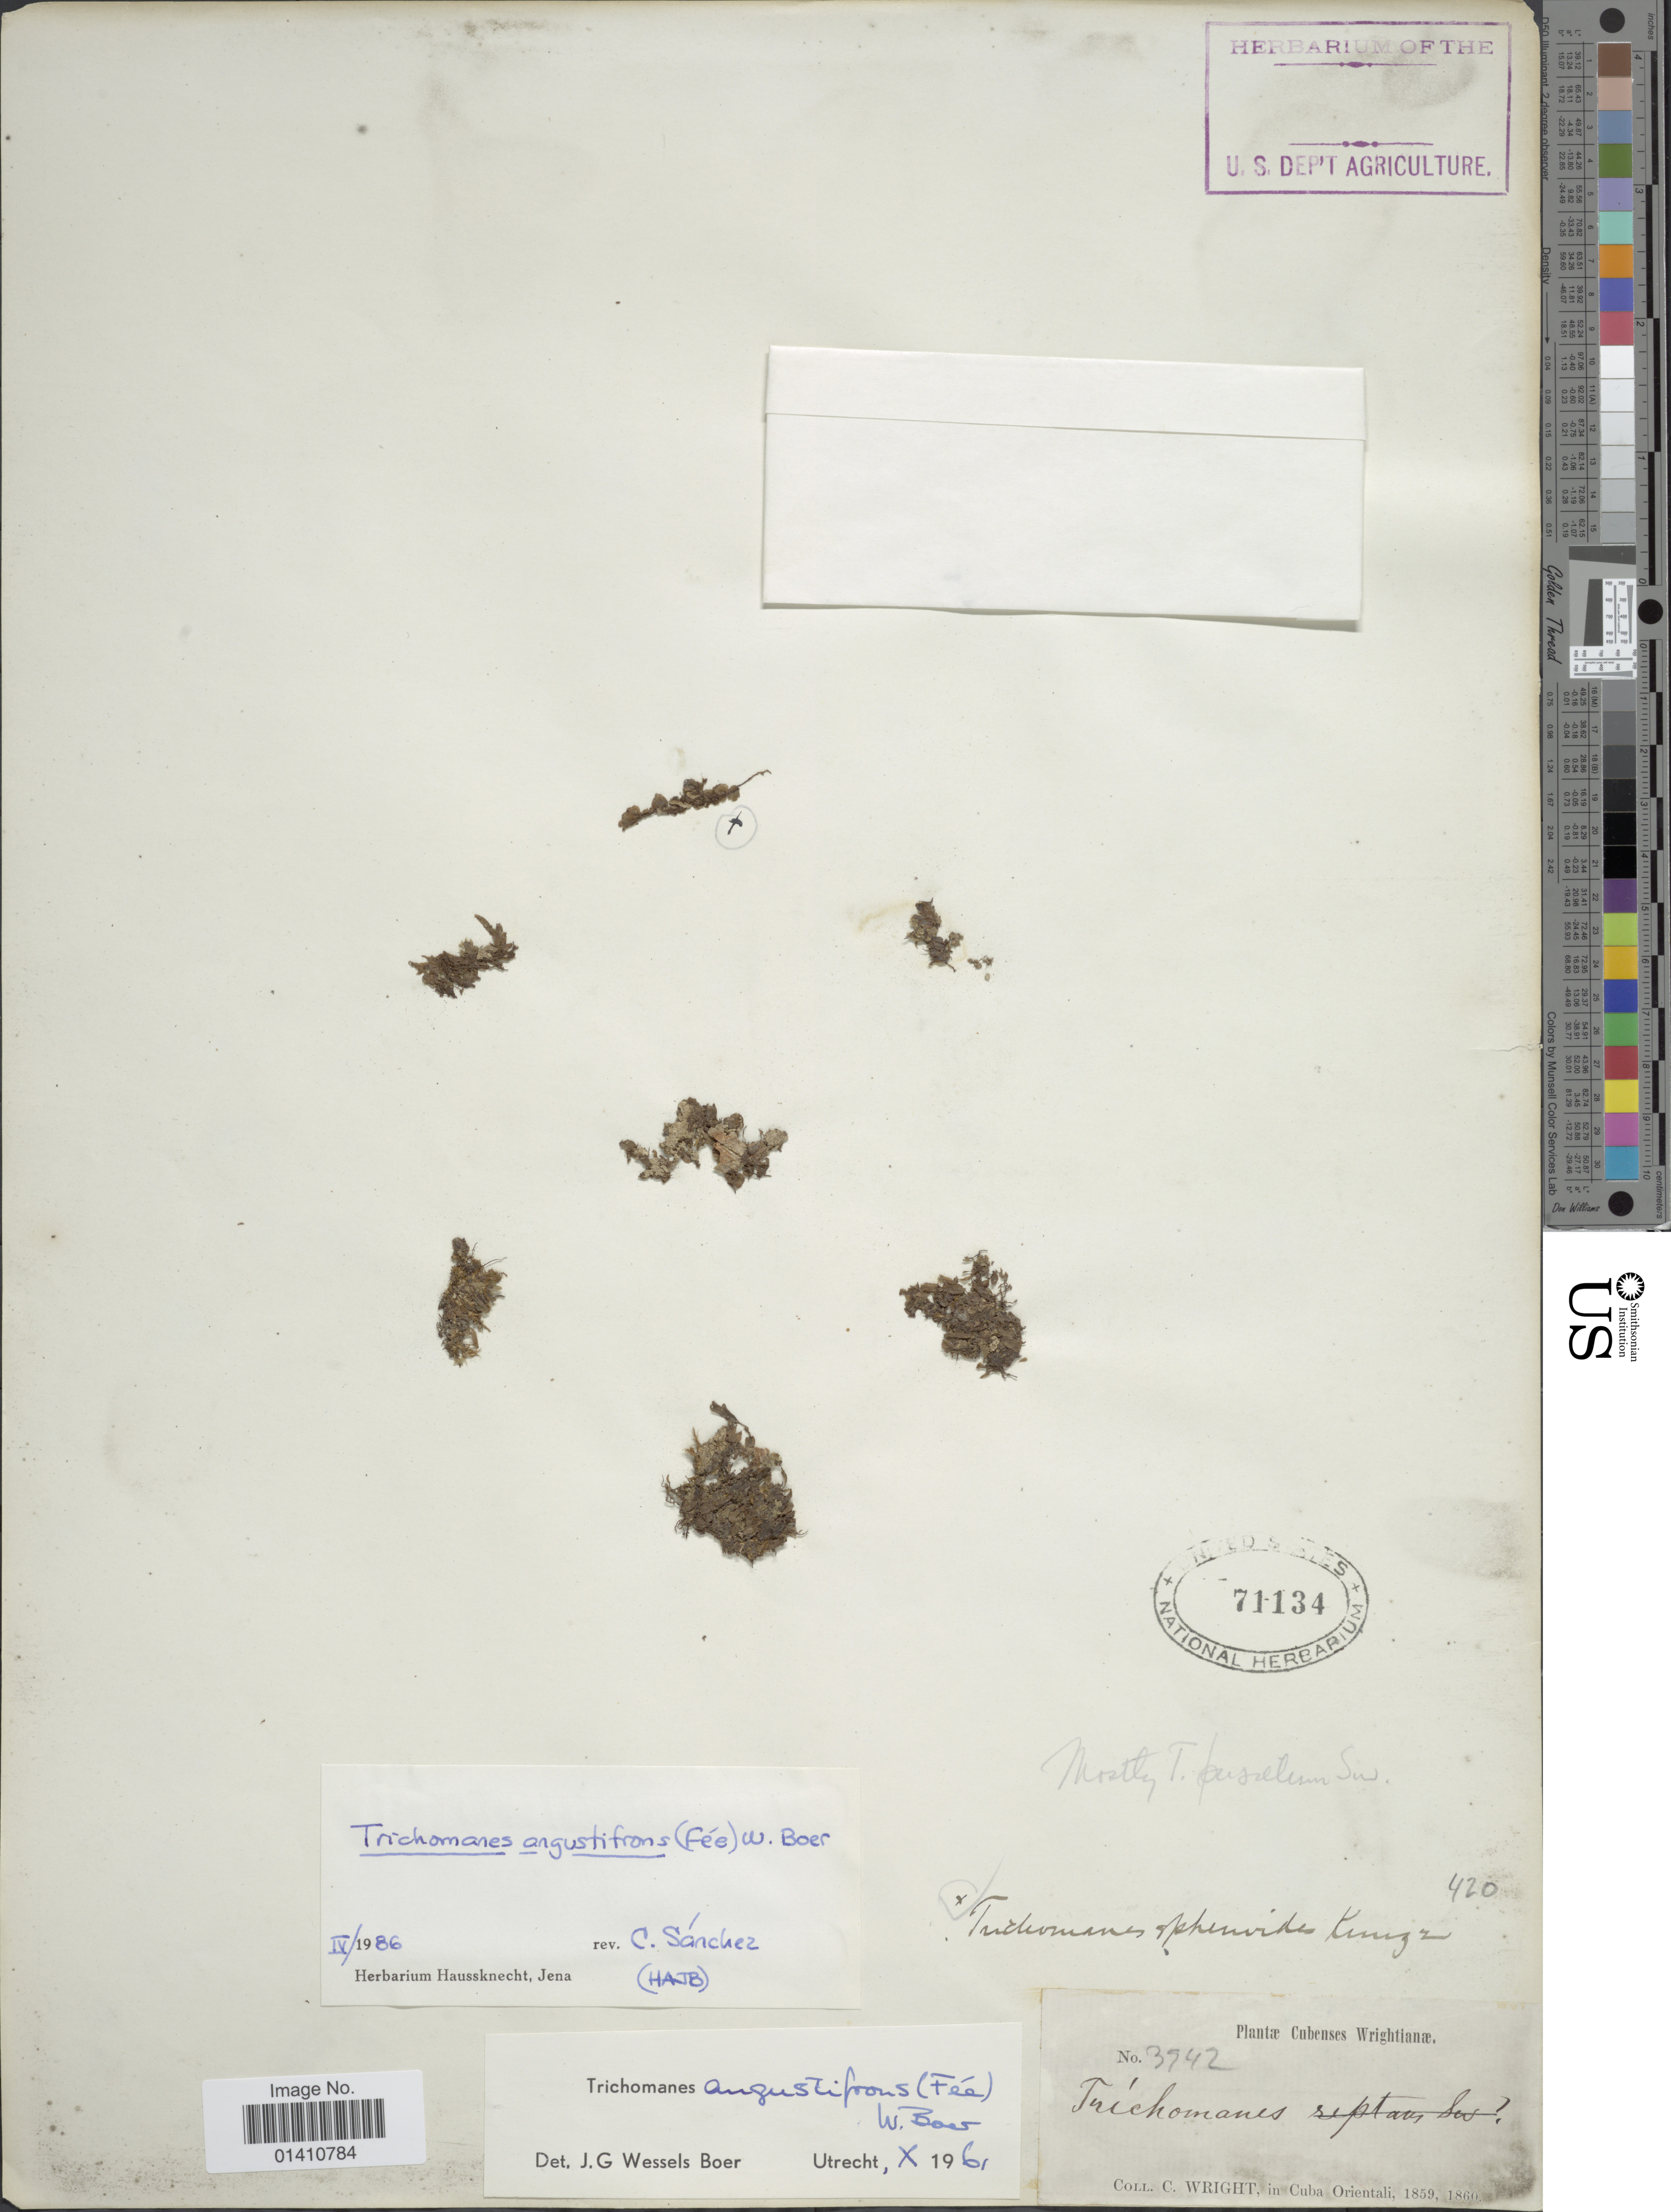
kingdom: Plantae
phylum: Tracheophyta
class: Polypodiopsida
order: Hymenophyllales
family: Hymenophyllaceae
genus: Didymoglossum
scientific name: Didymoglossum angustifrons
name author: Fée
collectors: C. Wright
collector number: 3942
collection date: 1859/1860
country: Cuba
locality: In Cuba Orientali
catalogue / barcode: US 71134